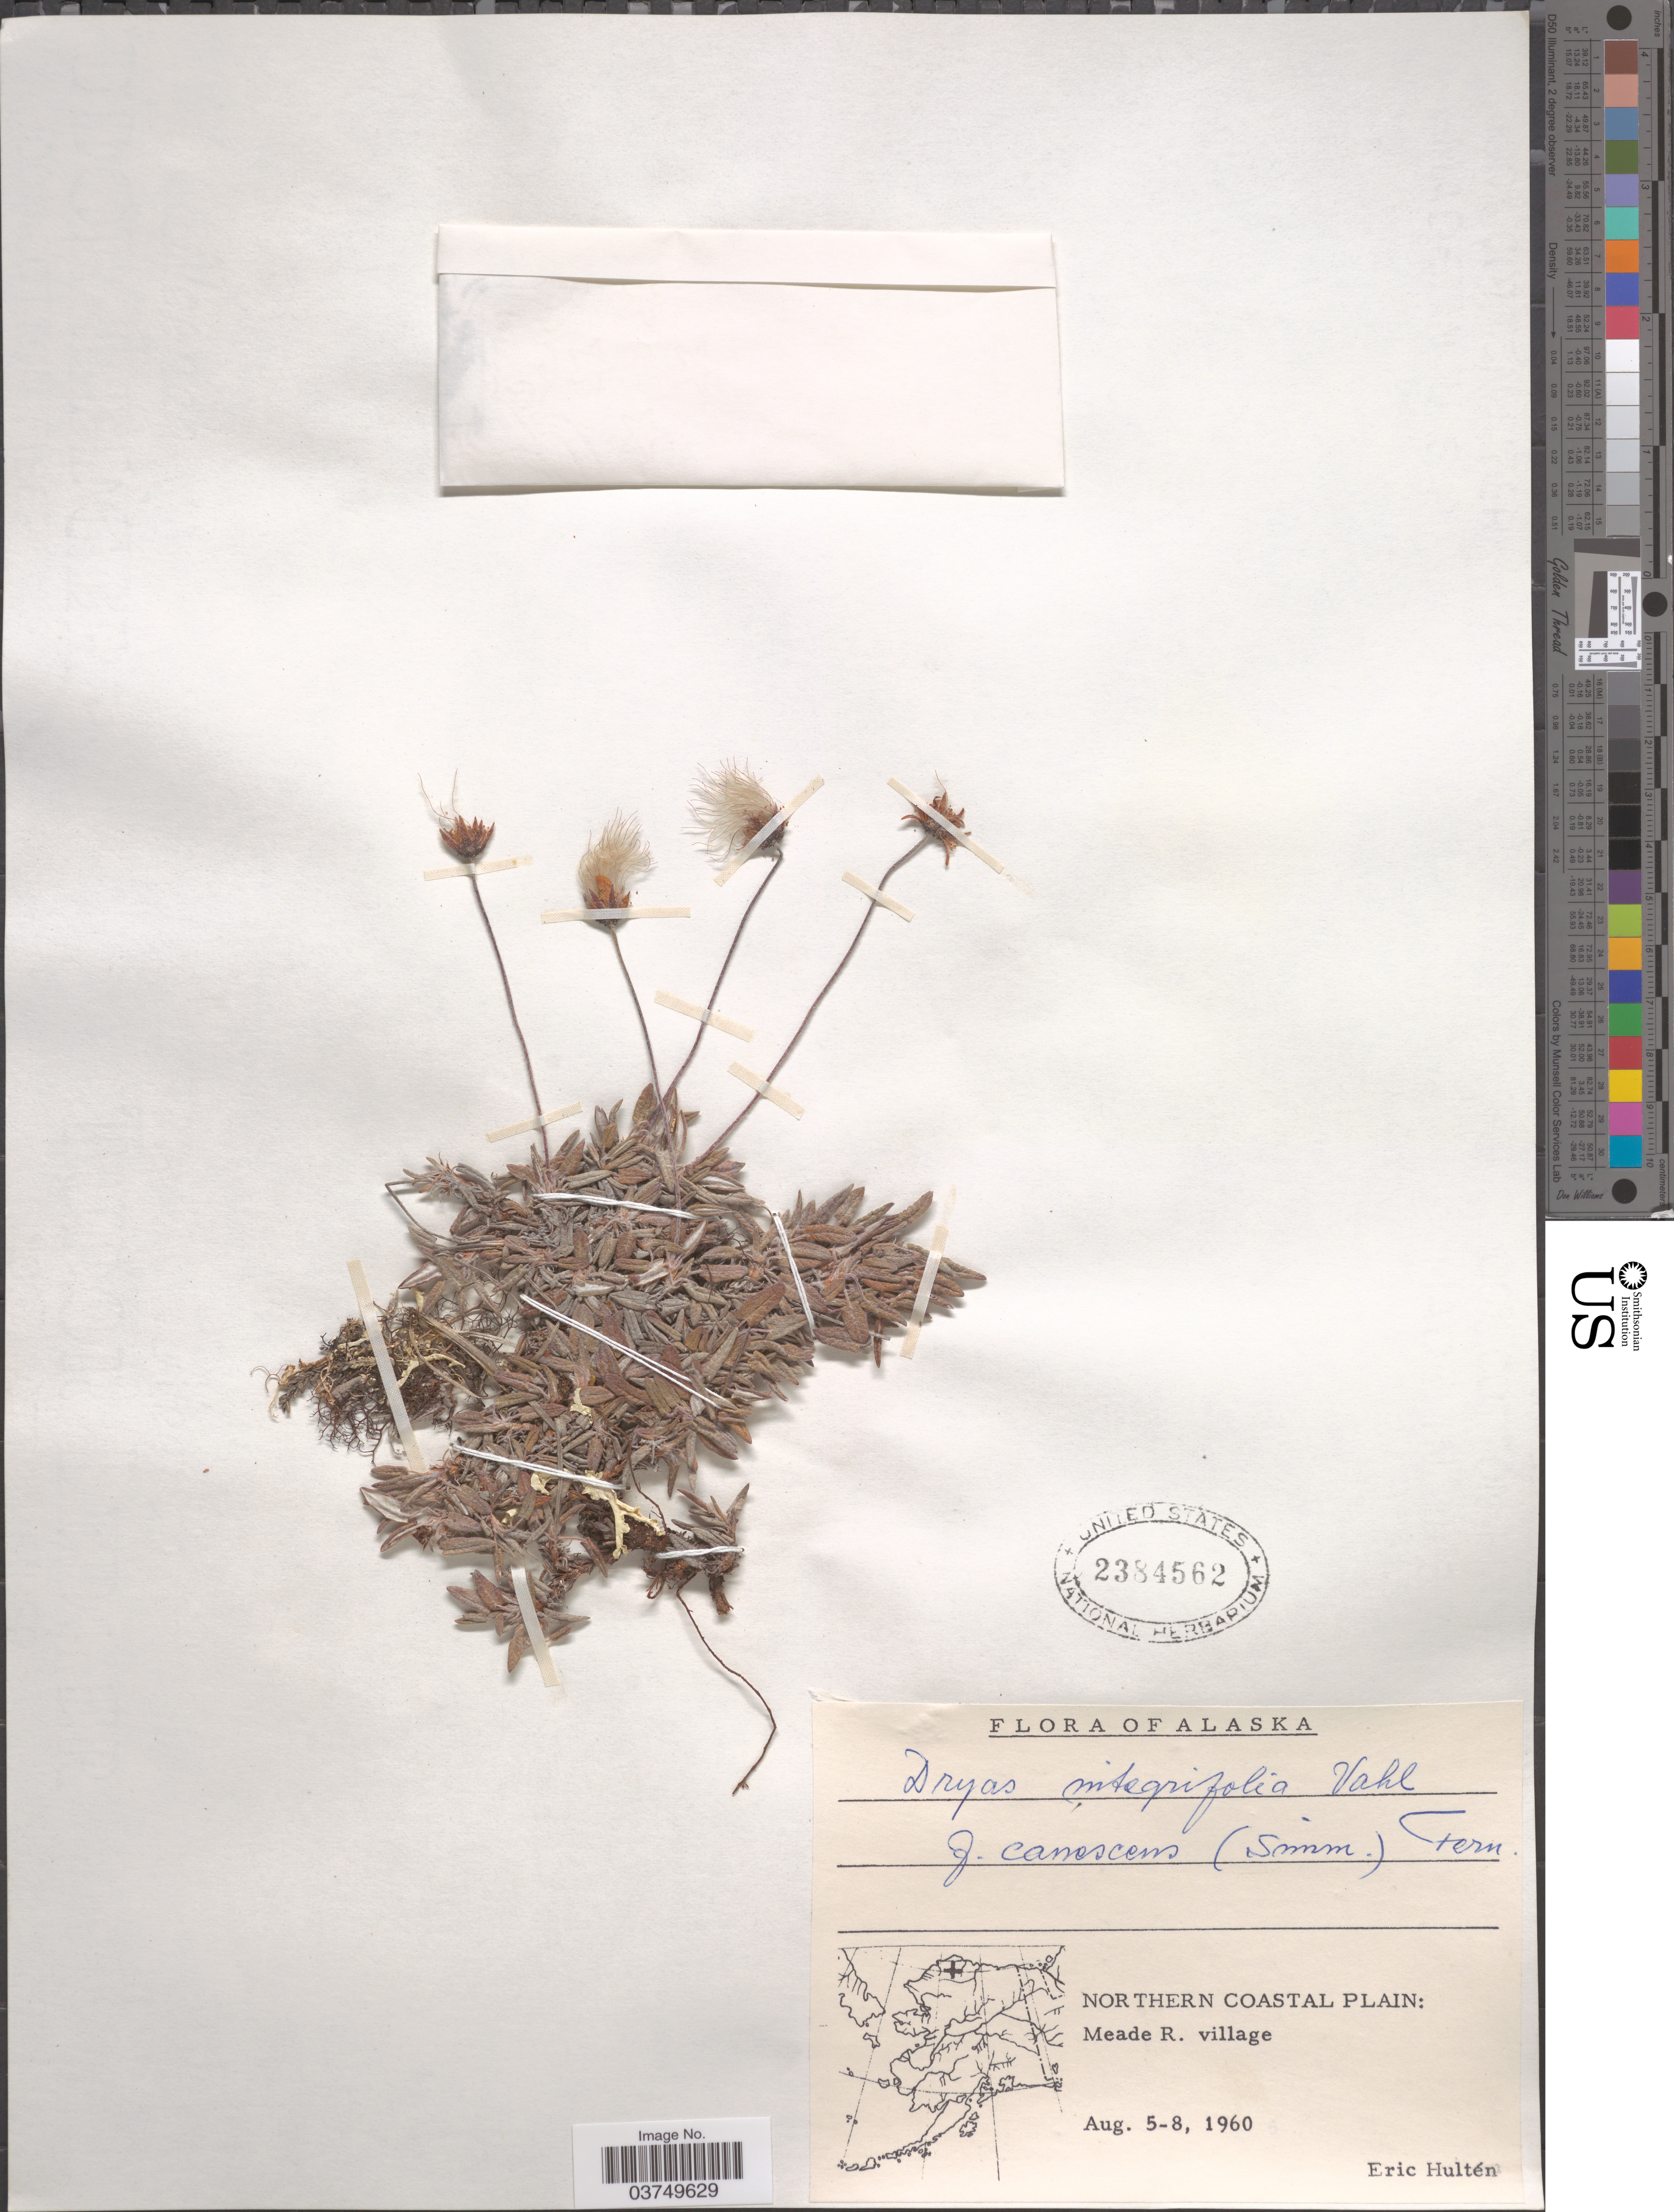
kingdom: Plantae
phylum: Tracheophyta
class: Magnoliopsida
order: Rosales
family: Rosaceae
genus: Dryas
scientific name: Dryas octopetala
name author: L.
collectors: E. G. Hultén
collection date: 1960-08-05/1960-08-08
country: United States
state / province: Alaska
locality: Northern Coastal Plain: Meade R. village.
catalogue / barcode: US 2384562